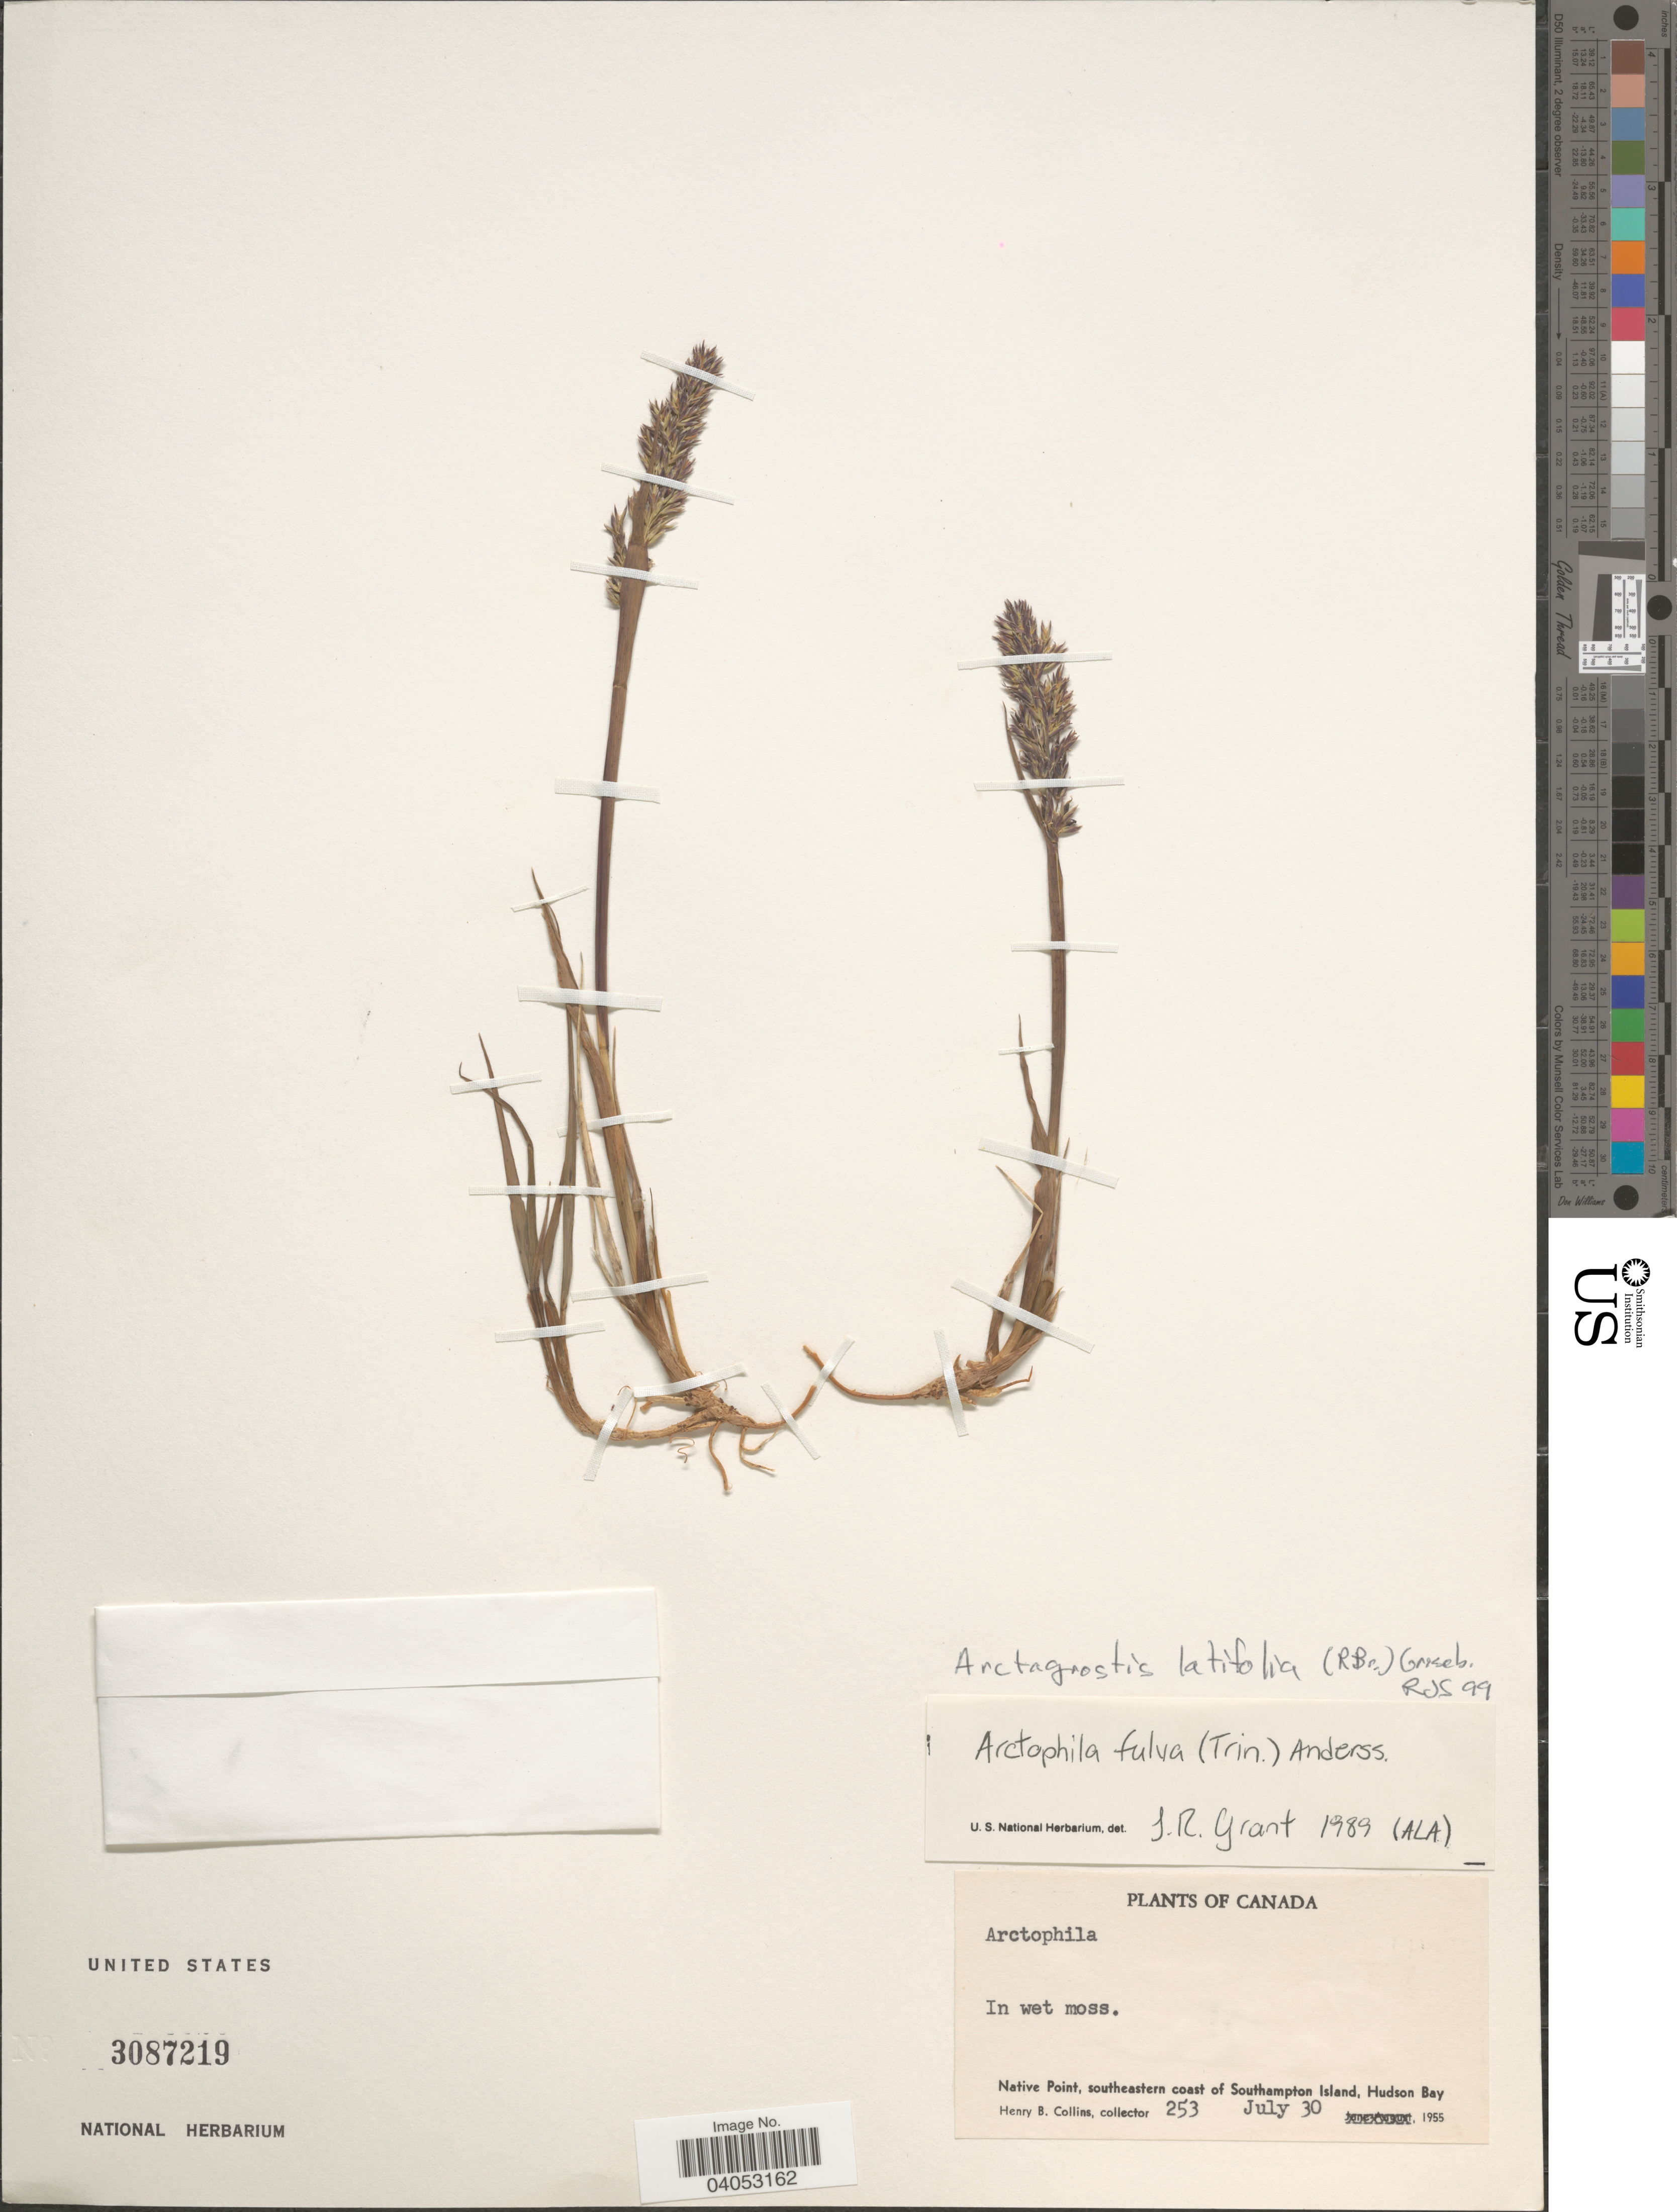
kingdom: Plantae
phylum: Tracheophyta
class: Liliopsida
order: Poales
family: Poaceae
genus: Arctagrostis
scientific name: Arctagrostis latifolia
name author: (R. Br.) Griseb.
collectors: H. Collins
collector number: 253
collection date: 1955-07-30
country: Canada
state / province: Nunavut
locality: Native Point, southeastern coast of Southampton Island, Hudson Bay.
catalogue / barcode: US 3087219